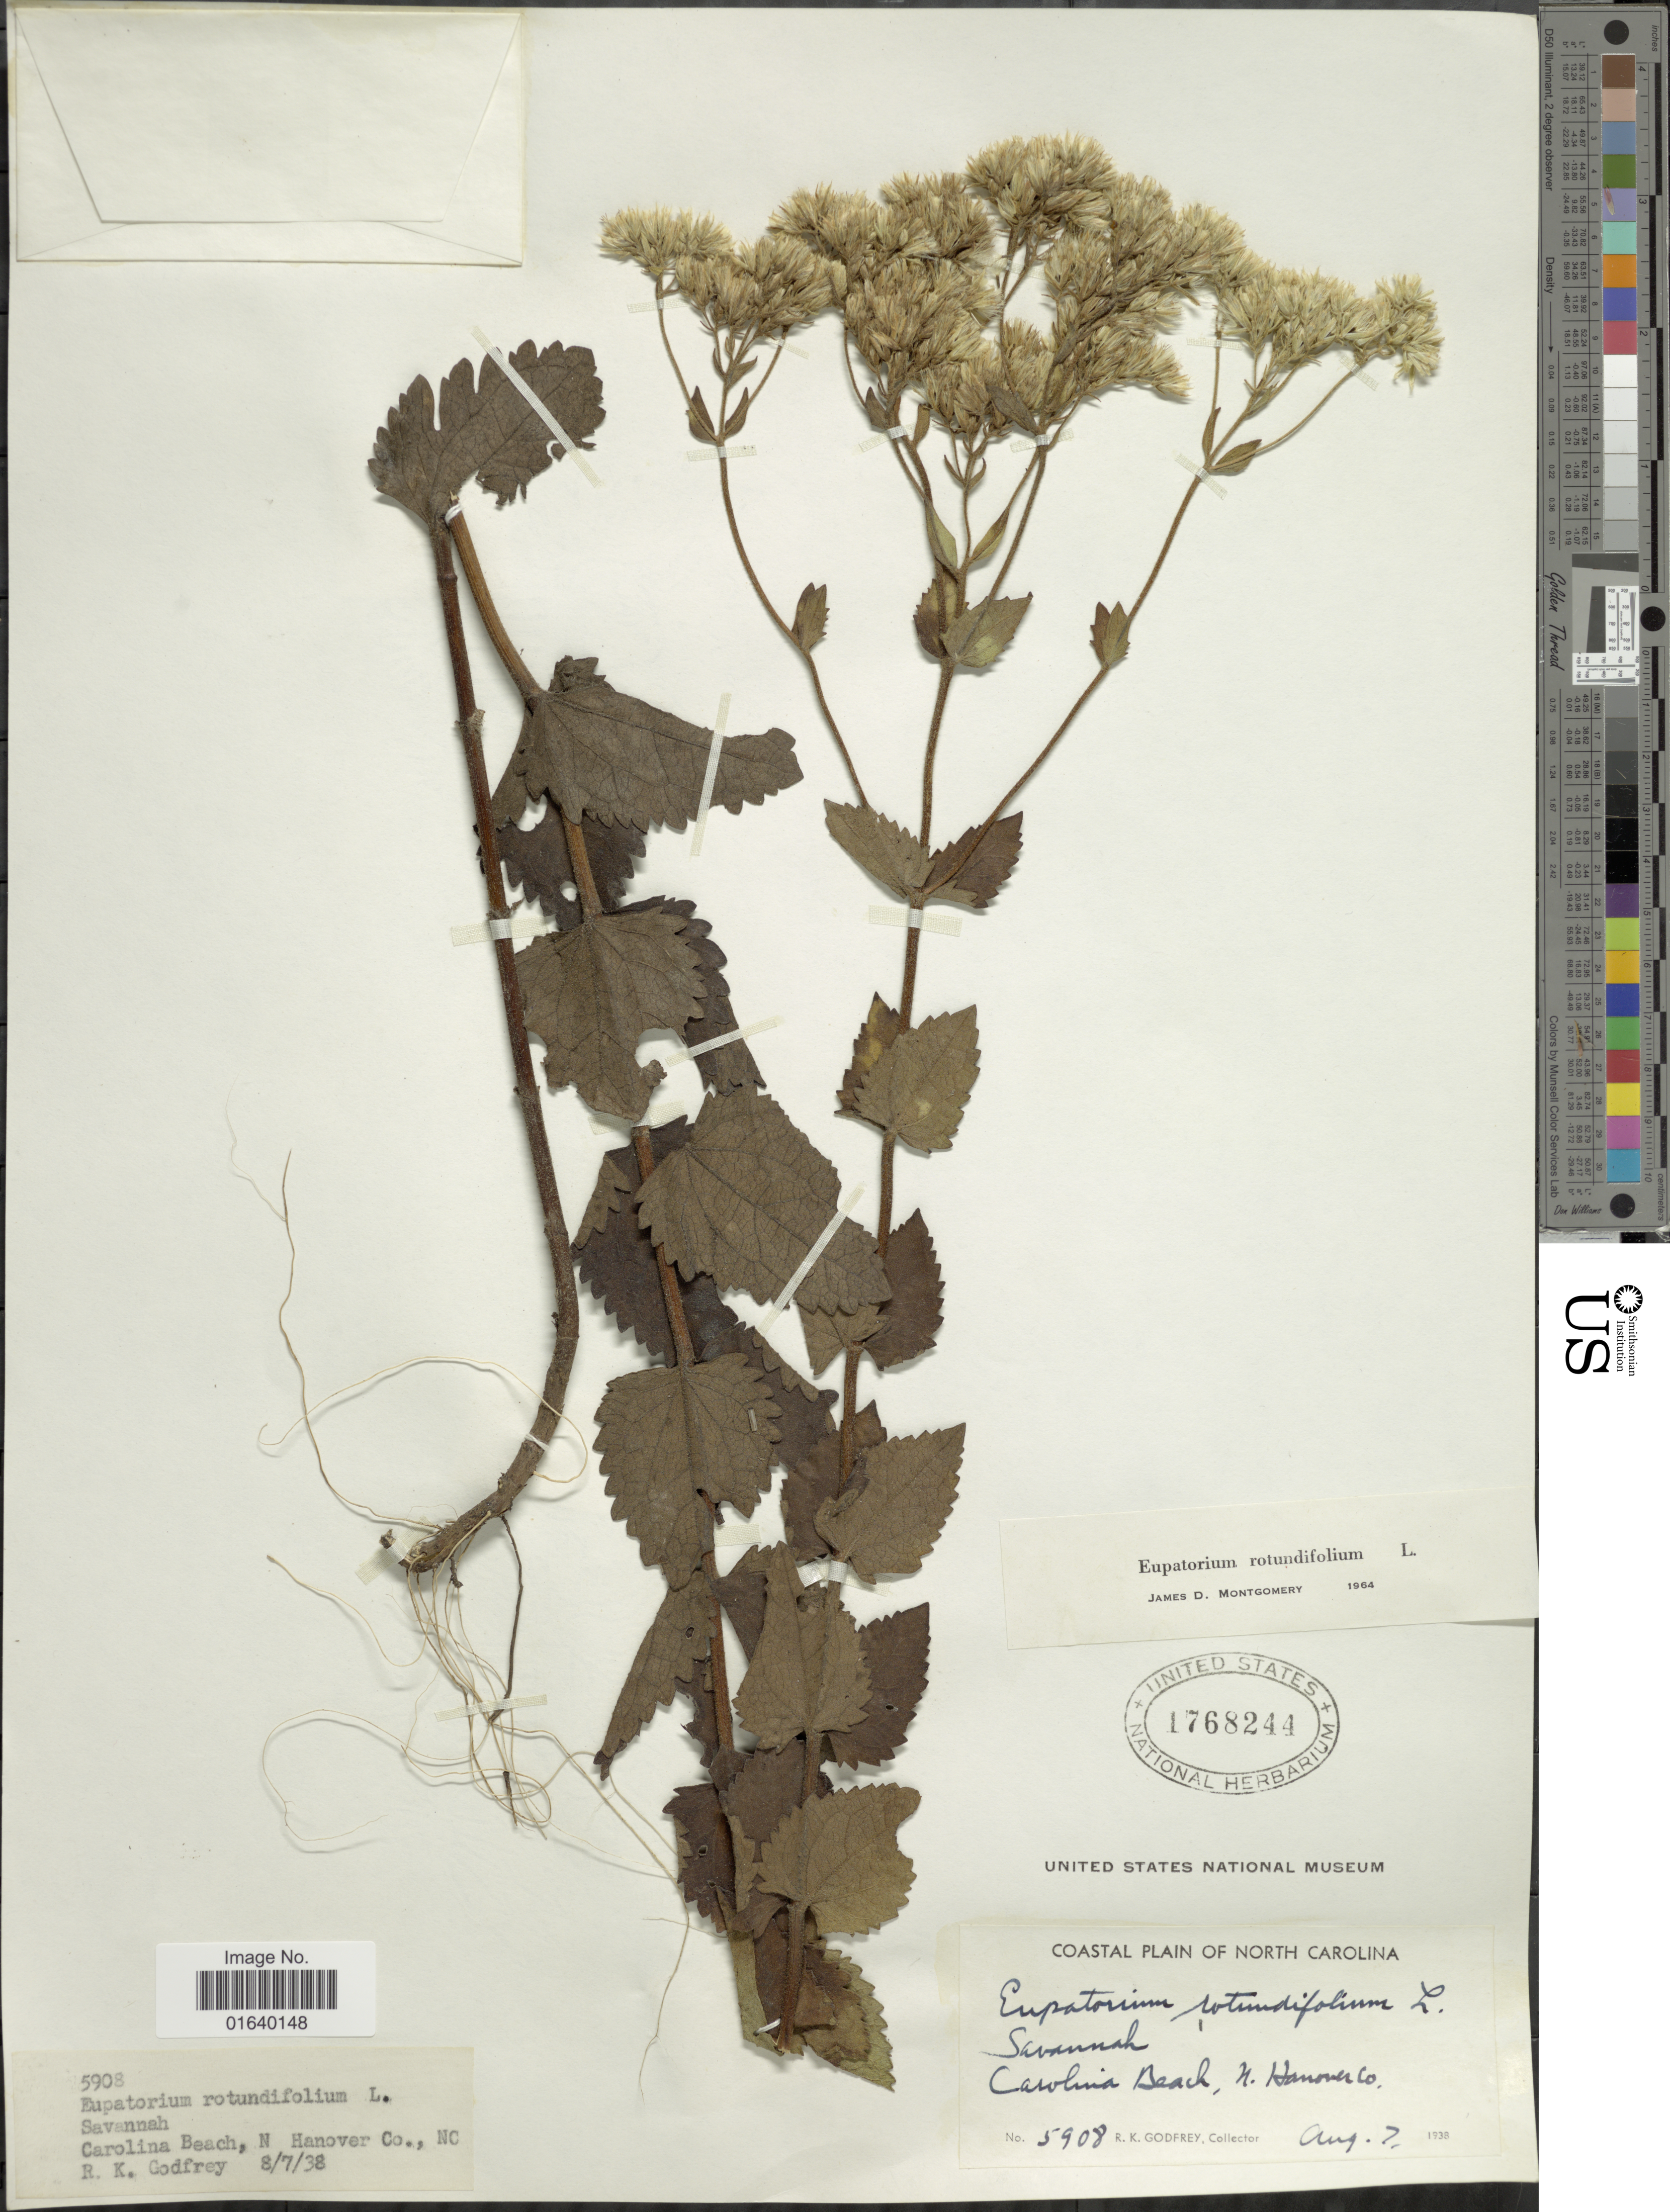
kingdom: Plantae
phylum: Tracheophyta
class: Magnoliopsida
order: Asterales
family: Asteraceae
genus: Eupatorium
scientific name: Eupatorium rotundifolium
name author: L.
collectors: R. K. Godfrey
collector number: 5908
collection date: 1938-08-07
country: United States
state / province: North Carolina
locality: Carolina Beach, N. Hanover Co, Coastal Plain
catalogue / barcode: US 1768244